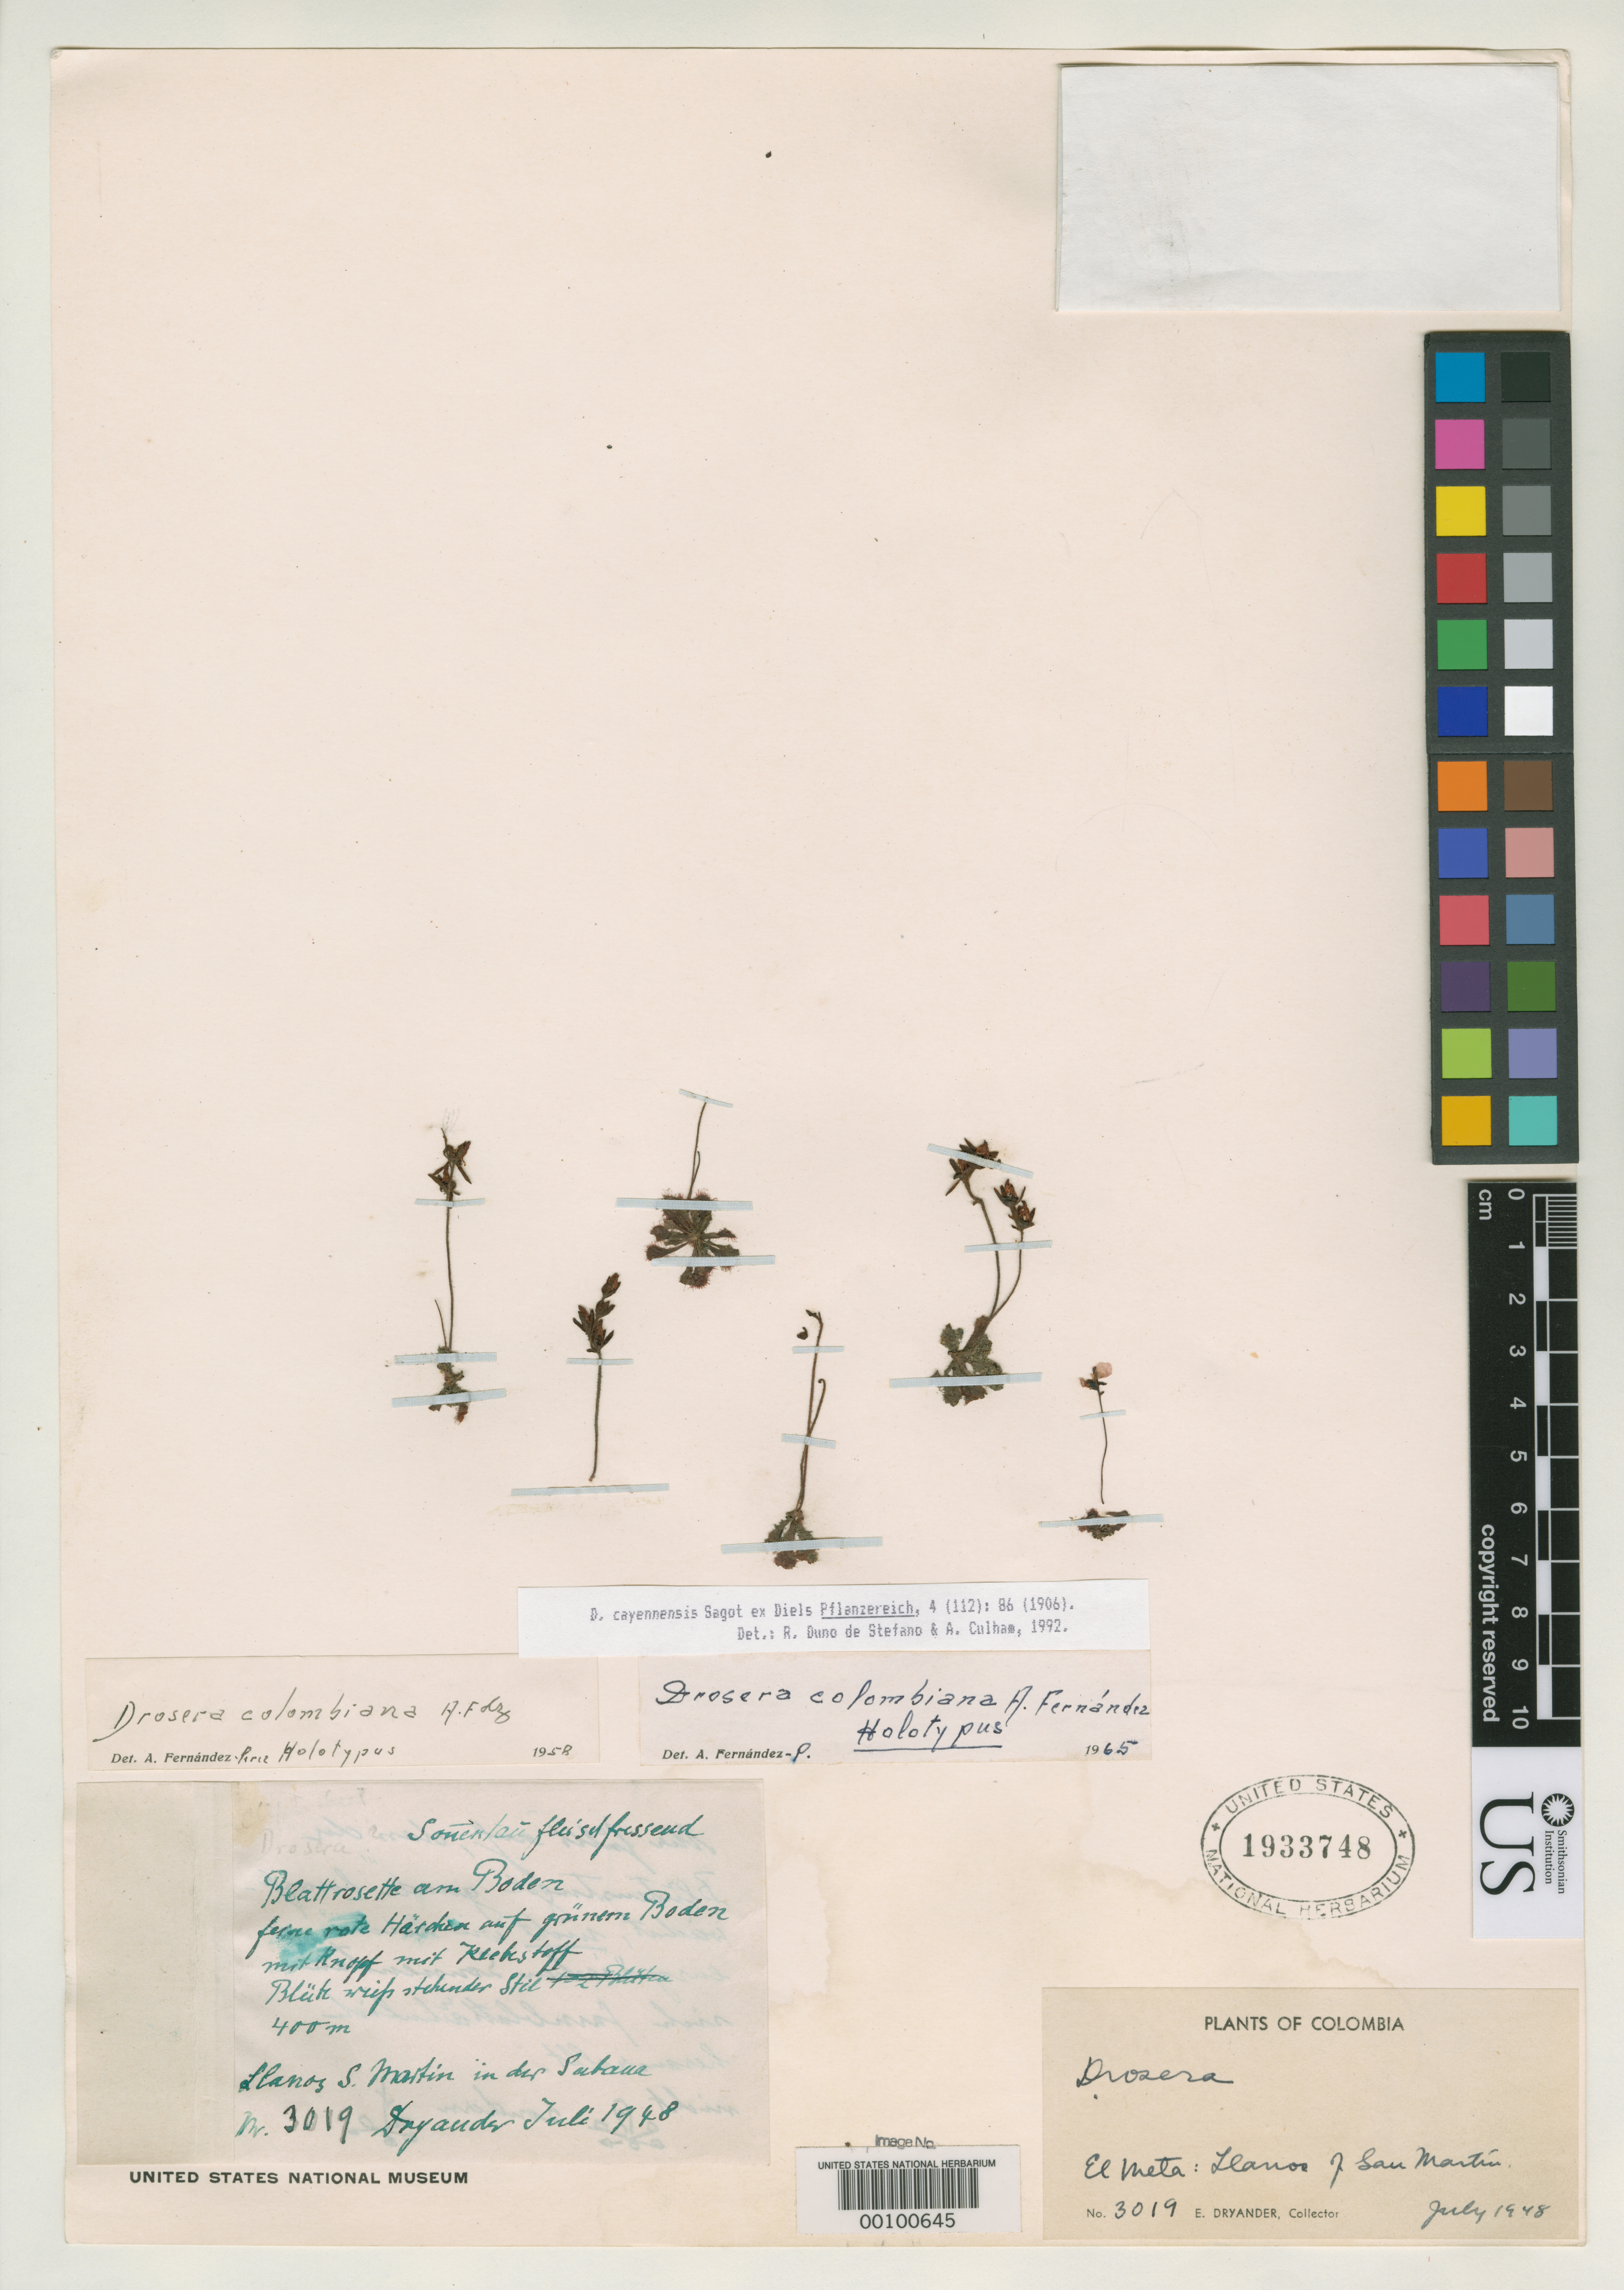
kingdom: Plantae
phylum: Tracheophyta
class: Magnoliopsida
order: Caryophyllales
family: Droseraceae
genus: Drosera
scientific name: Drosera colombiana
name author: A. Fernández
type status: Holotype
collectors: E. I. Dryander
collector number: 3019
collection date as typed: Jul 1948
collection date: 1948-07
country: Colombia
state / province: Meta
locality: San Martin.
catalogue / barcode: US 1933748